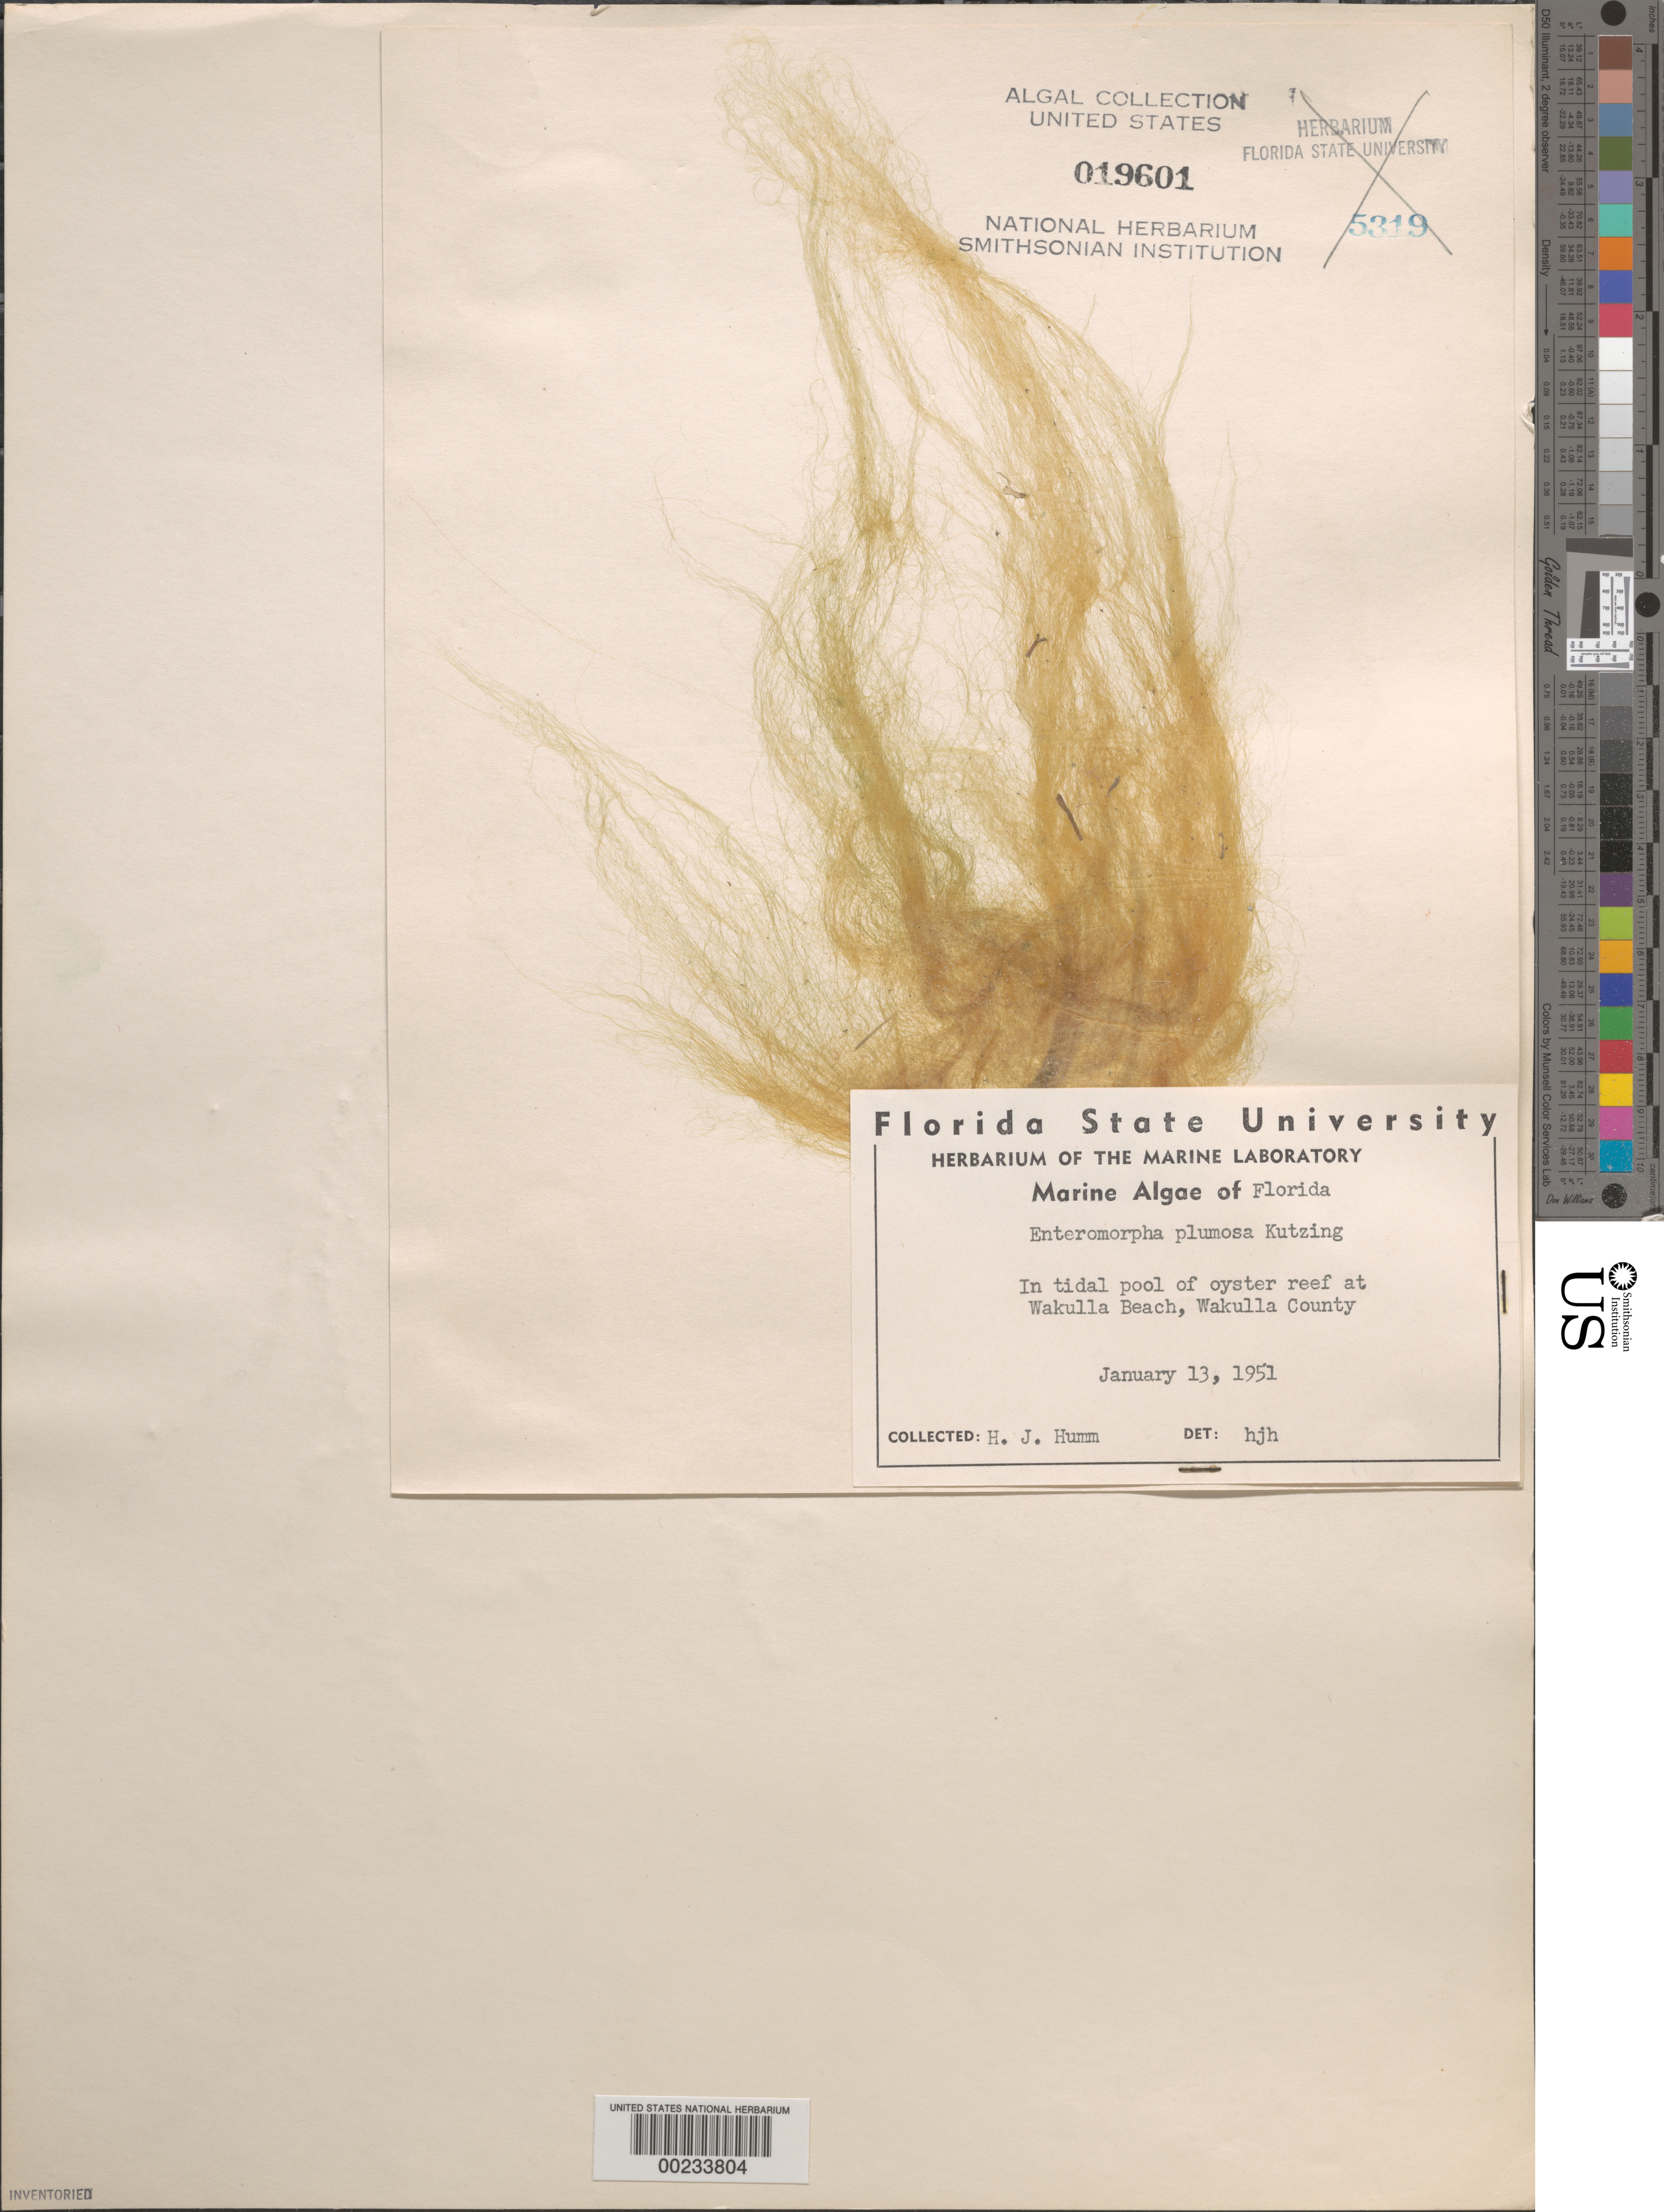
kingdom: Plantae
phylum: Chlorophyta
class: Ulvophyceae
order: Ulvales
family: Ulvaceae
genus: Ulva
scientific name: Ulva paradoxa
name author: C. Agardh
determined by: Algae name updating Project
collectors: H. J. Humm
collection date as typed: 13 Jan 1951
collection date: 1951-01-13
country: United States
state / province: Florida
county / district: Wakulla County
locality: Wakulla Beach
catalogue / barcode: US 19601